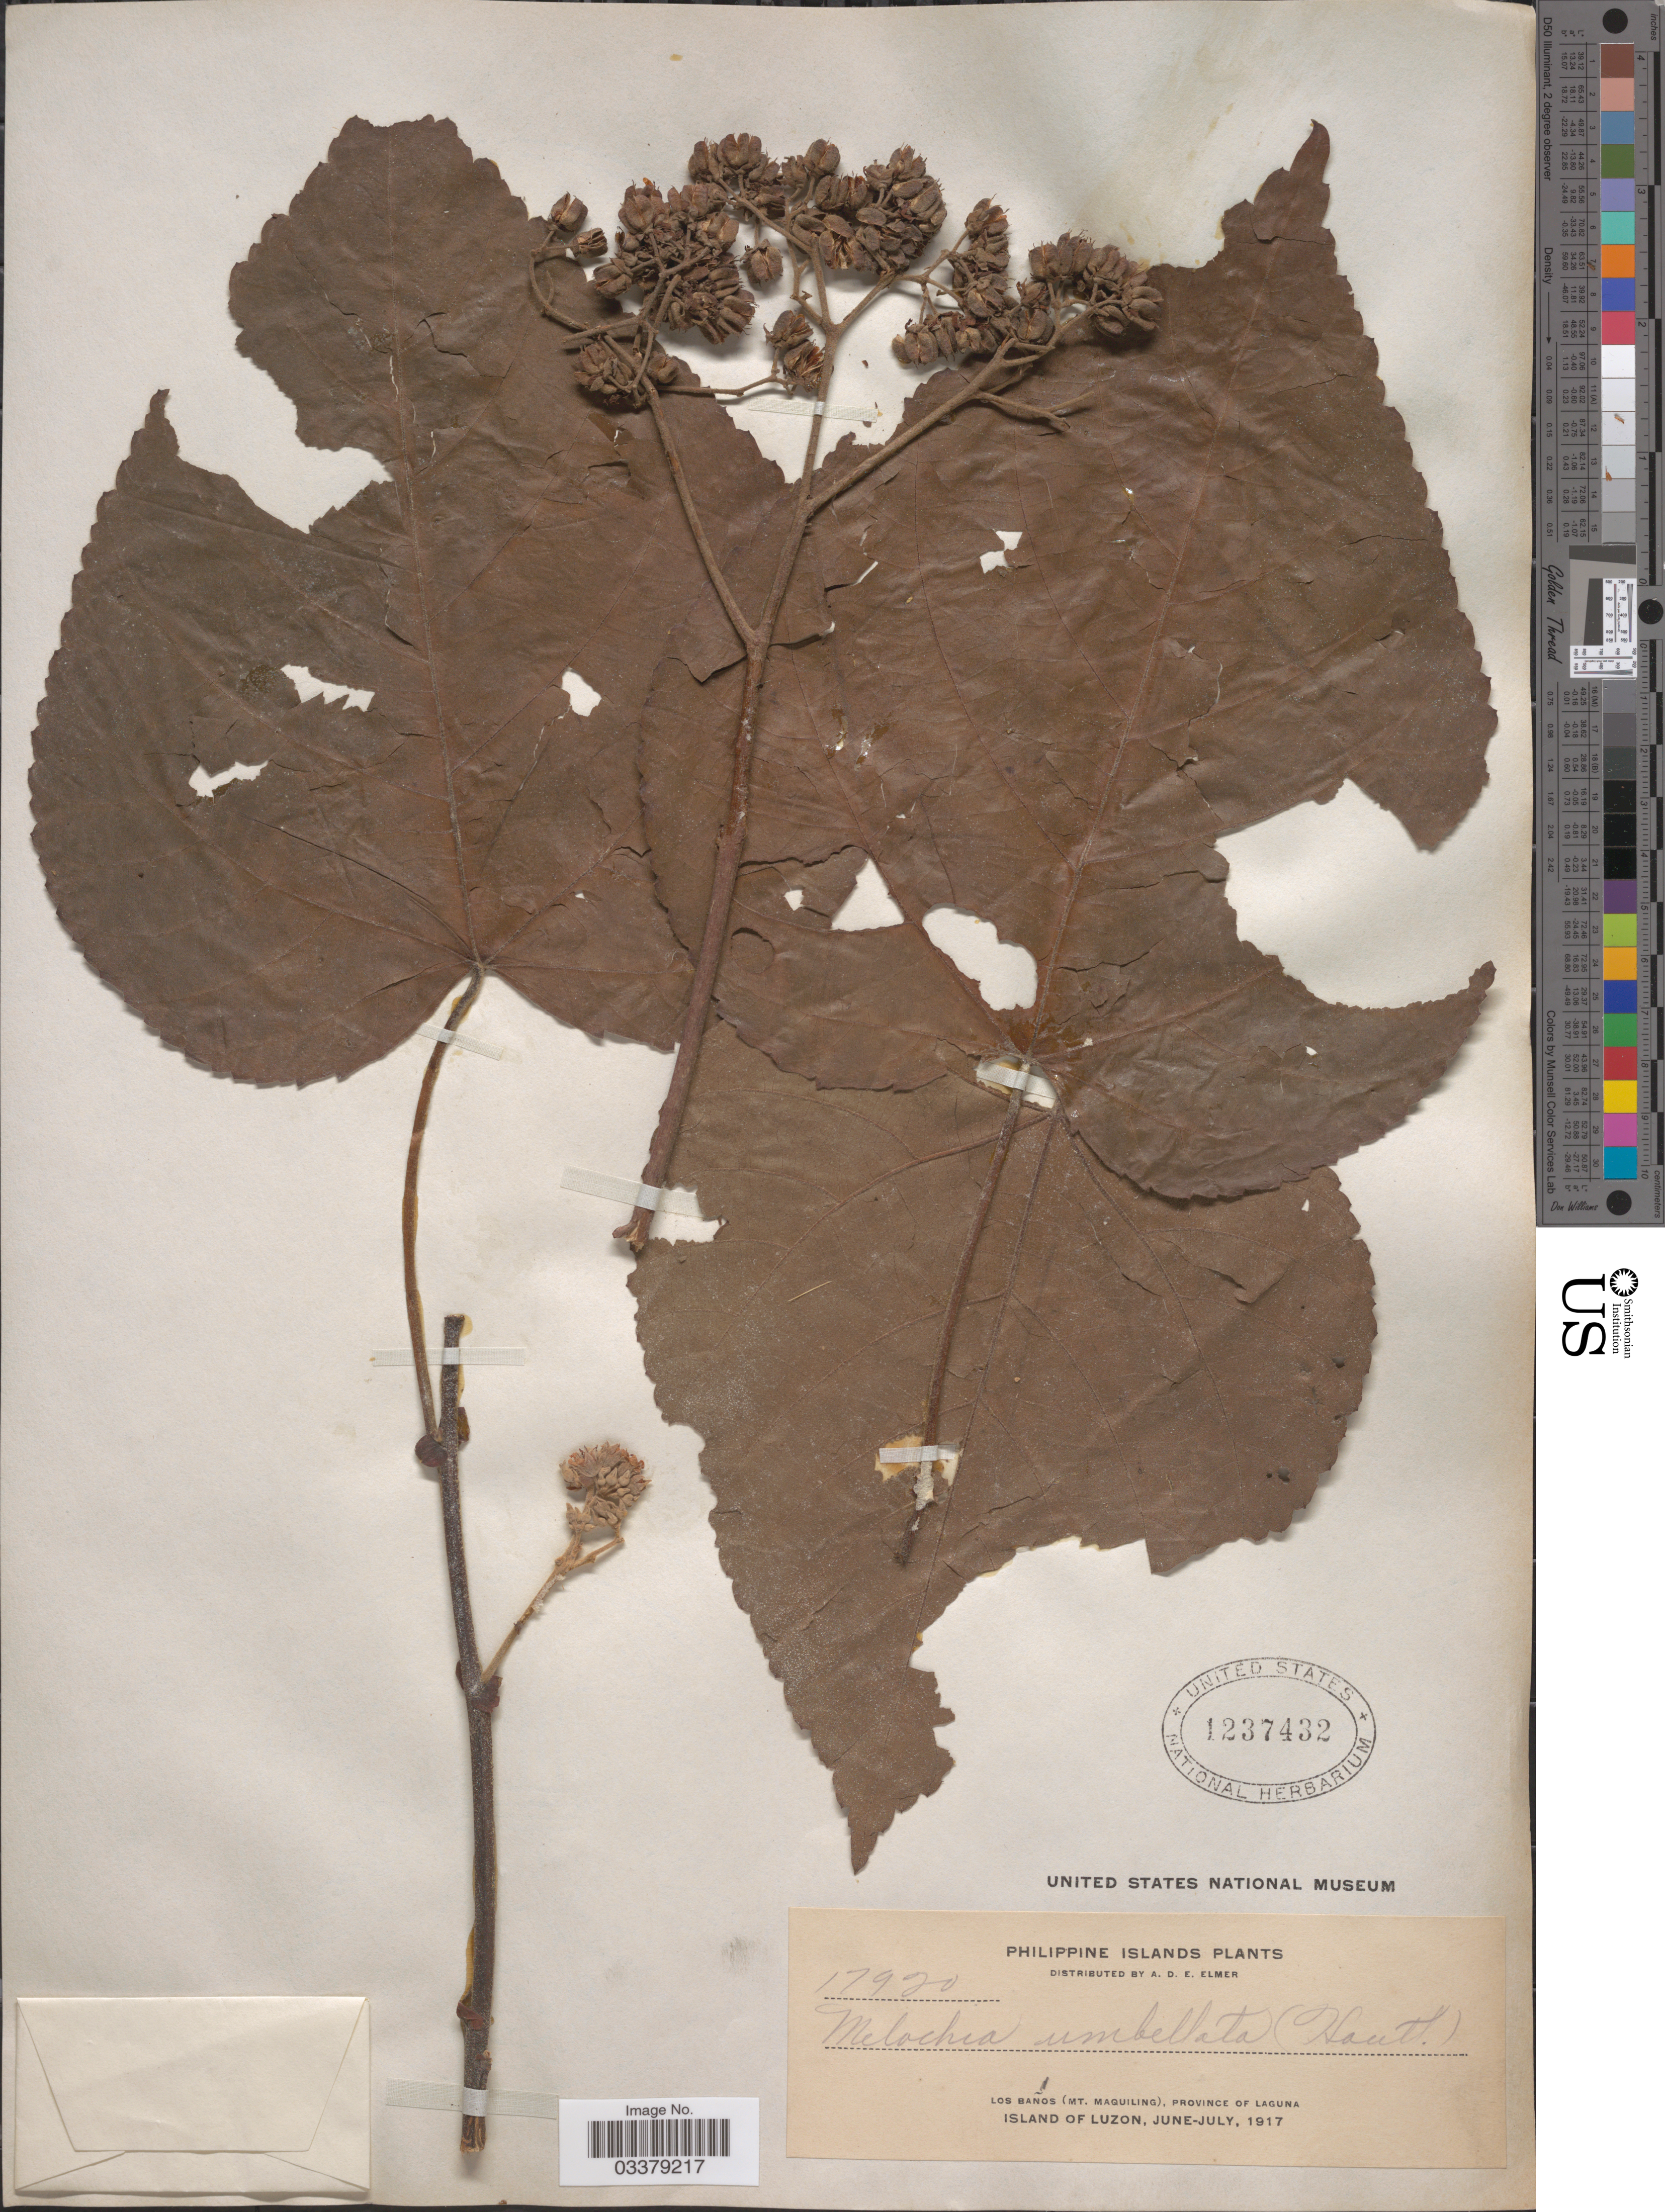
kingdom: Plantae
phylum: Tracheophyta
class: Magnoliopsida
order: Malvales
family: Malvaceae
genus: Melochia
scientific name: Melochia umbellata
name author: Stapf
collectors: A. D. E. Elmer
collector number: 17920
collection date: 1917-06/1917-07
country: Philippines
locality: Los Baños (Mt. Maquiling), Province of Laguna. Island of Luzon.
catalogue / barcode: US 1237432